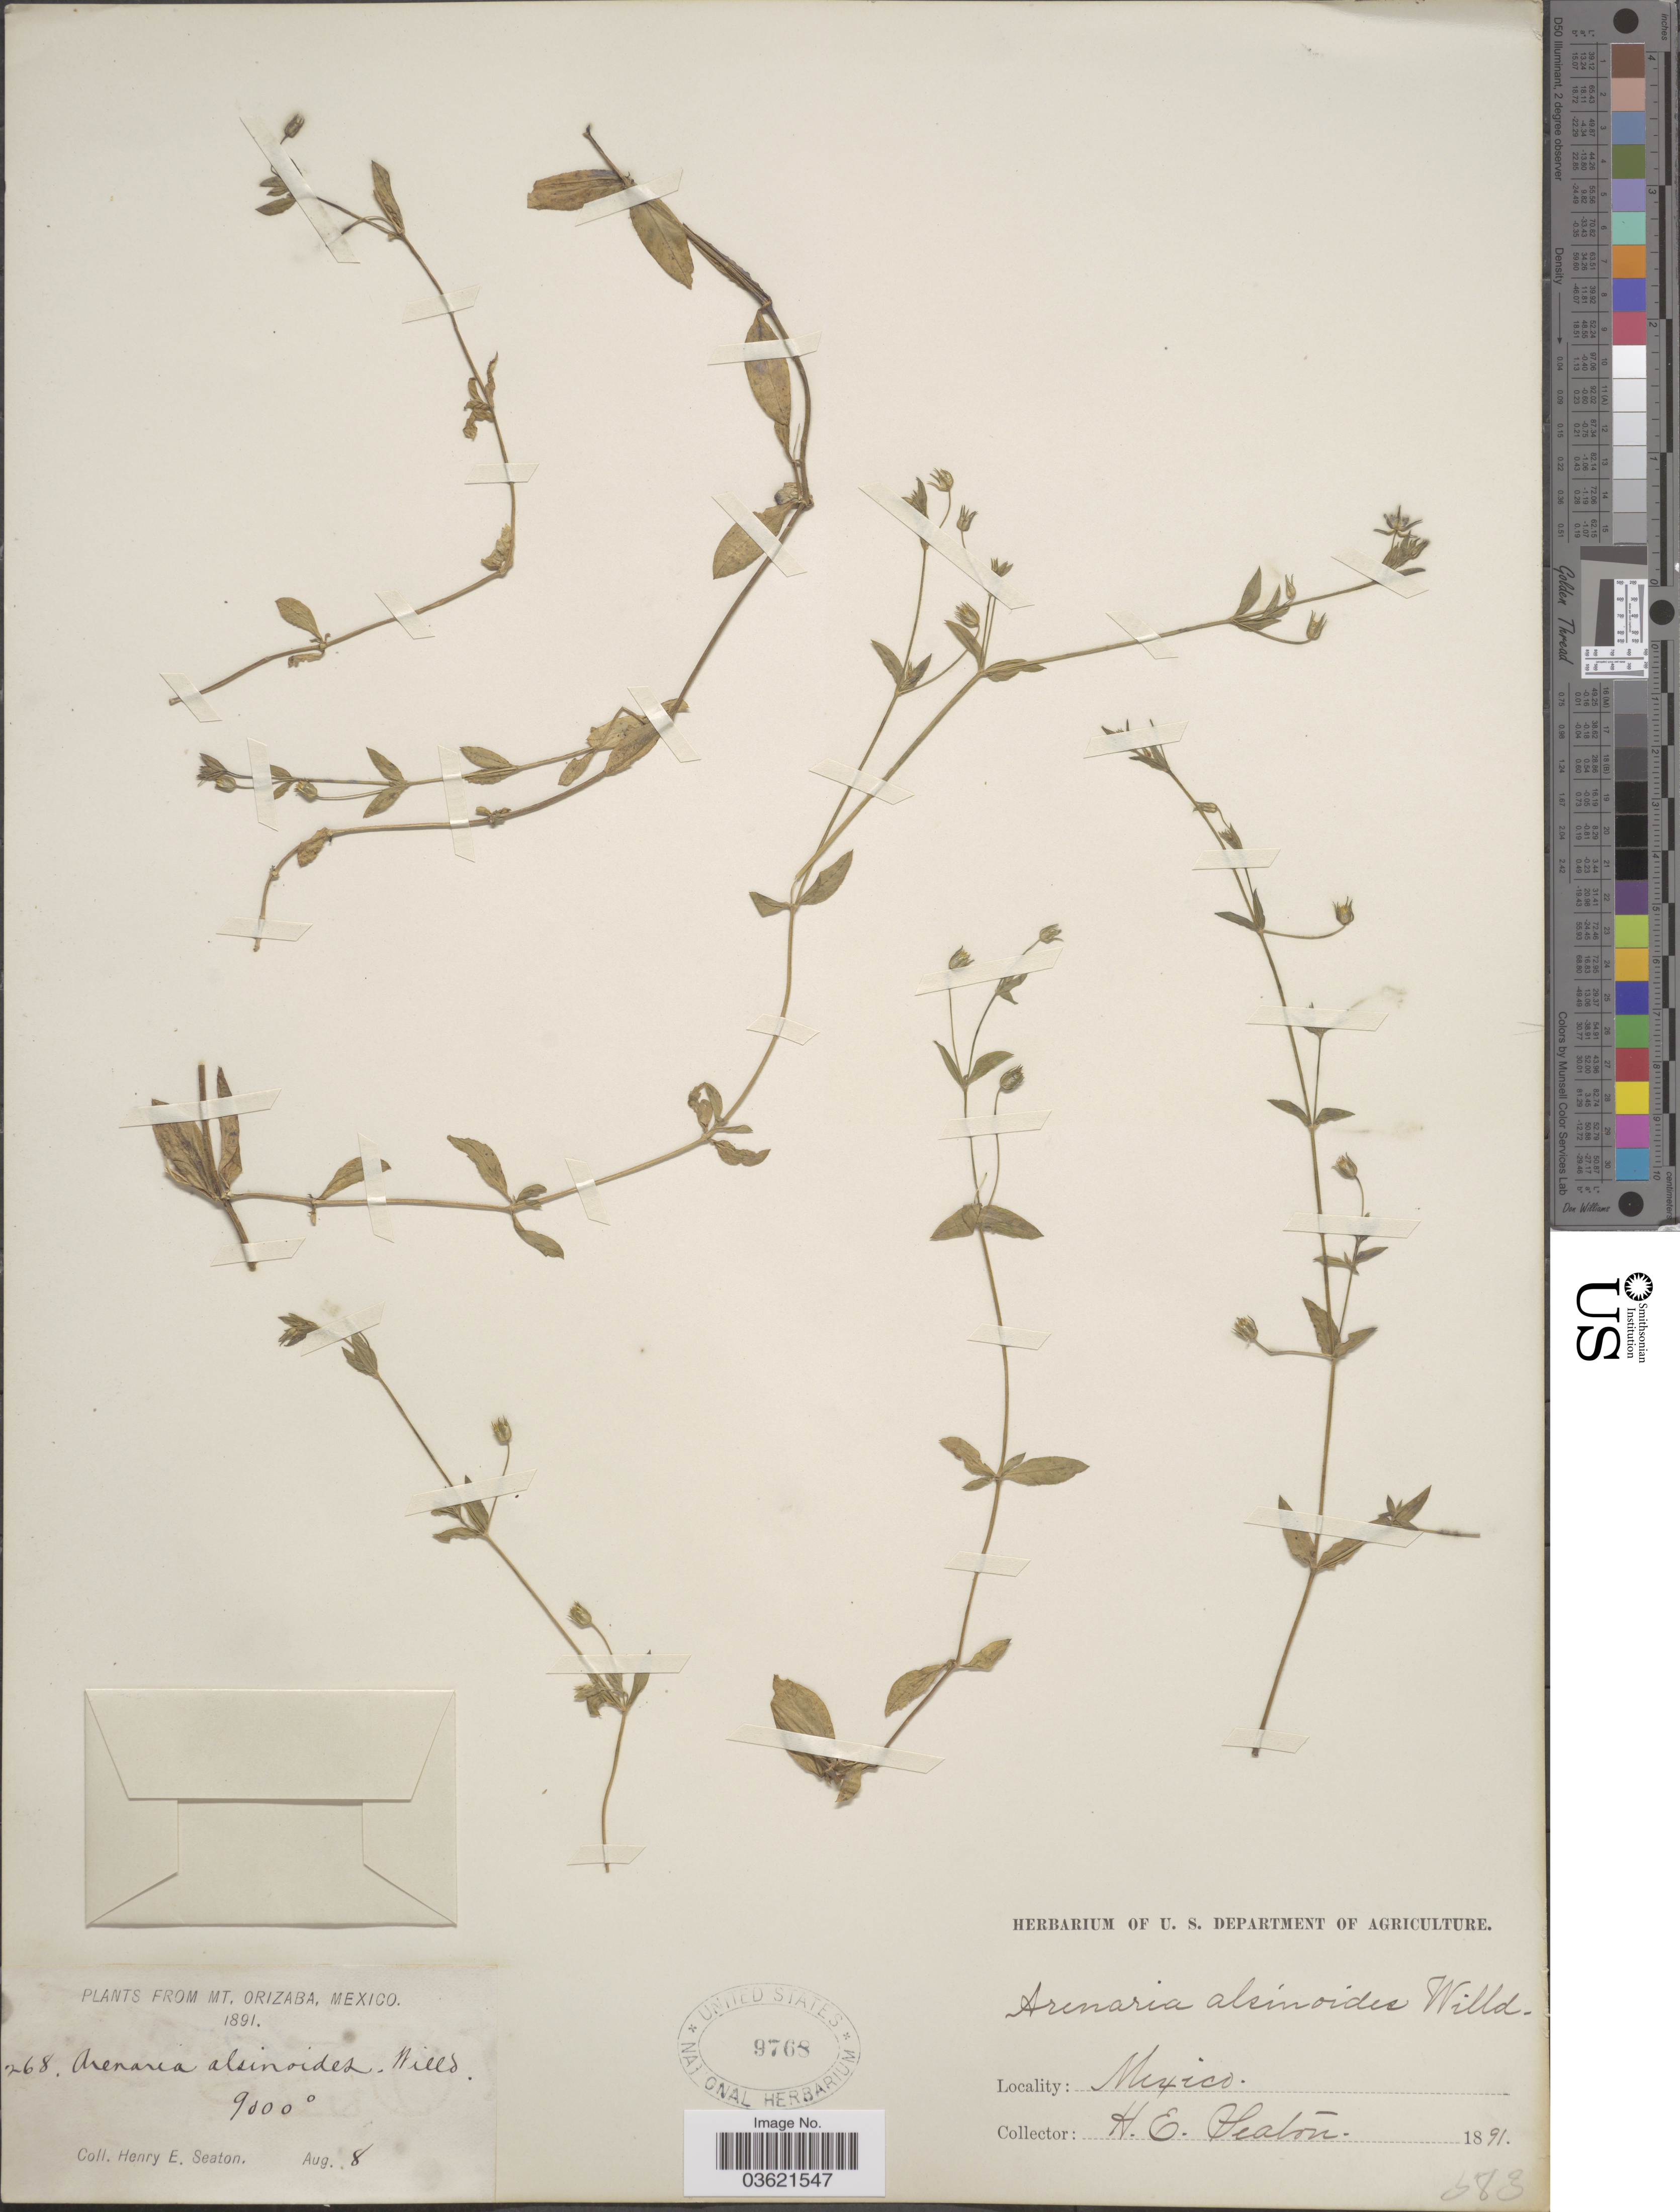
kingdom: Plantae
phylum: Tracheophyta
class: Magnoliopsida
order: Caryophyllales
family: Caryophyllaceae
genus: Arenaria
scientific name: Arenaria lanuginosa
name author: (Michx.) Rohrb.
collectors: H. E. Seaton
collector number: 268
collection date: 1891-08-08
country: Mexico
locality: Mt. Orizaba.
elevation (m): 2743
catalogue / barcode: US 9768